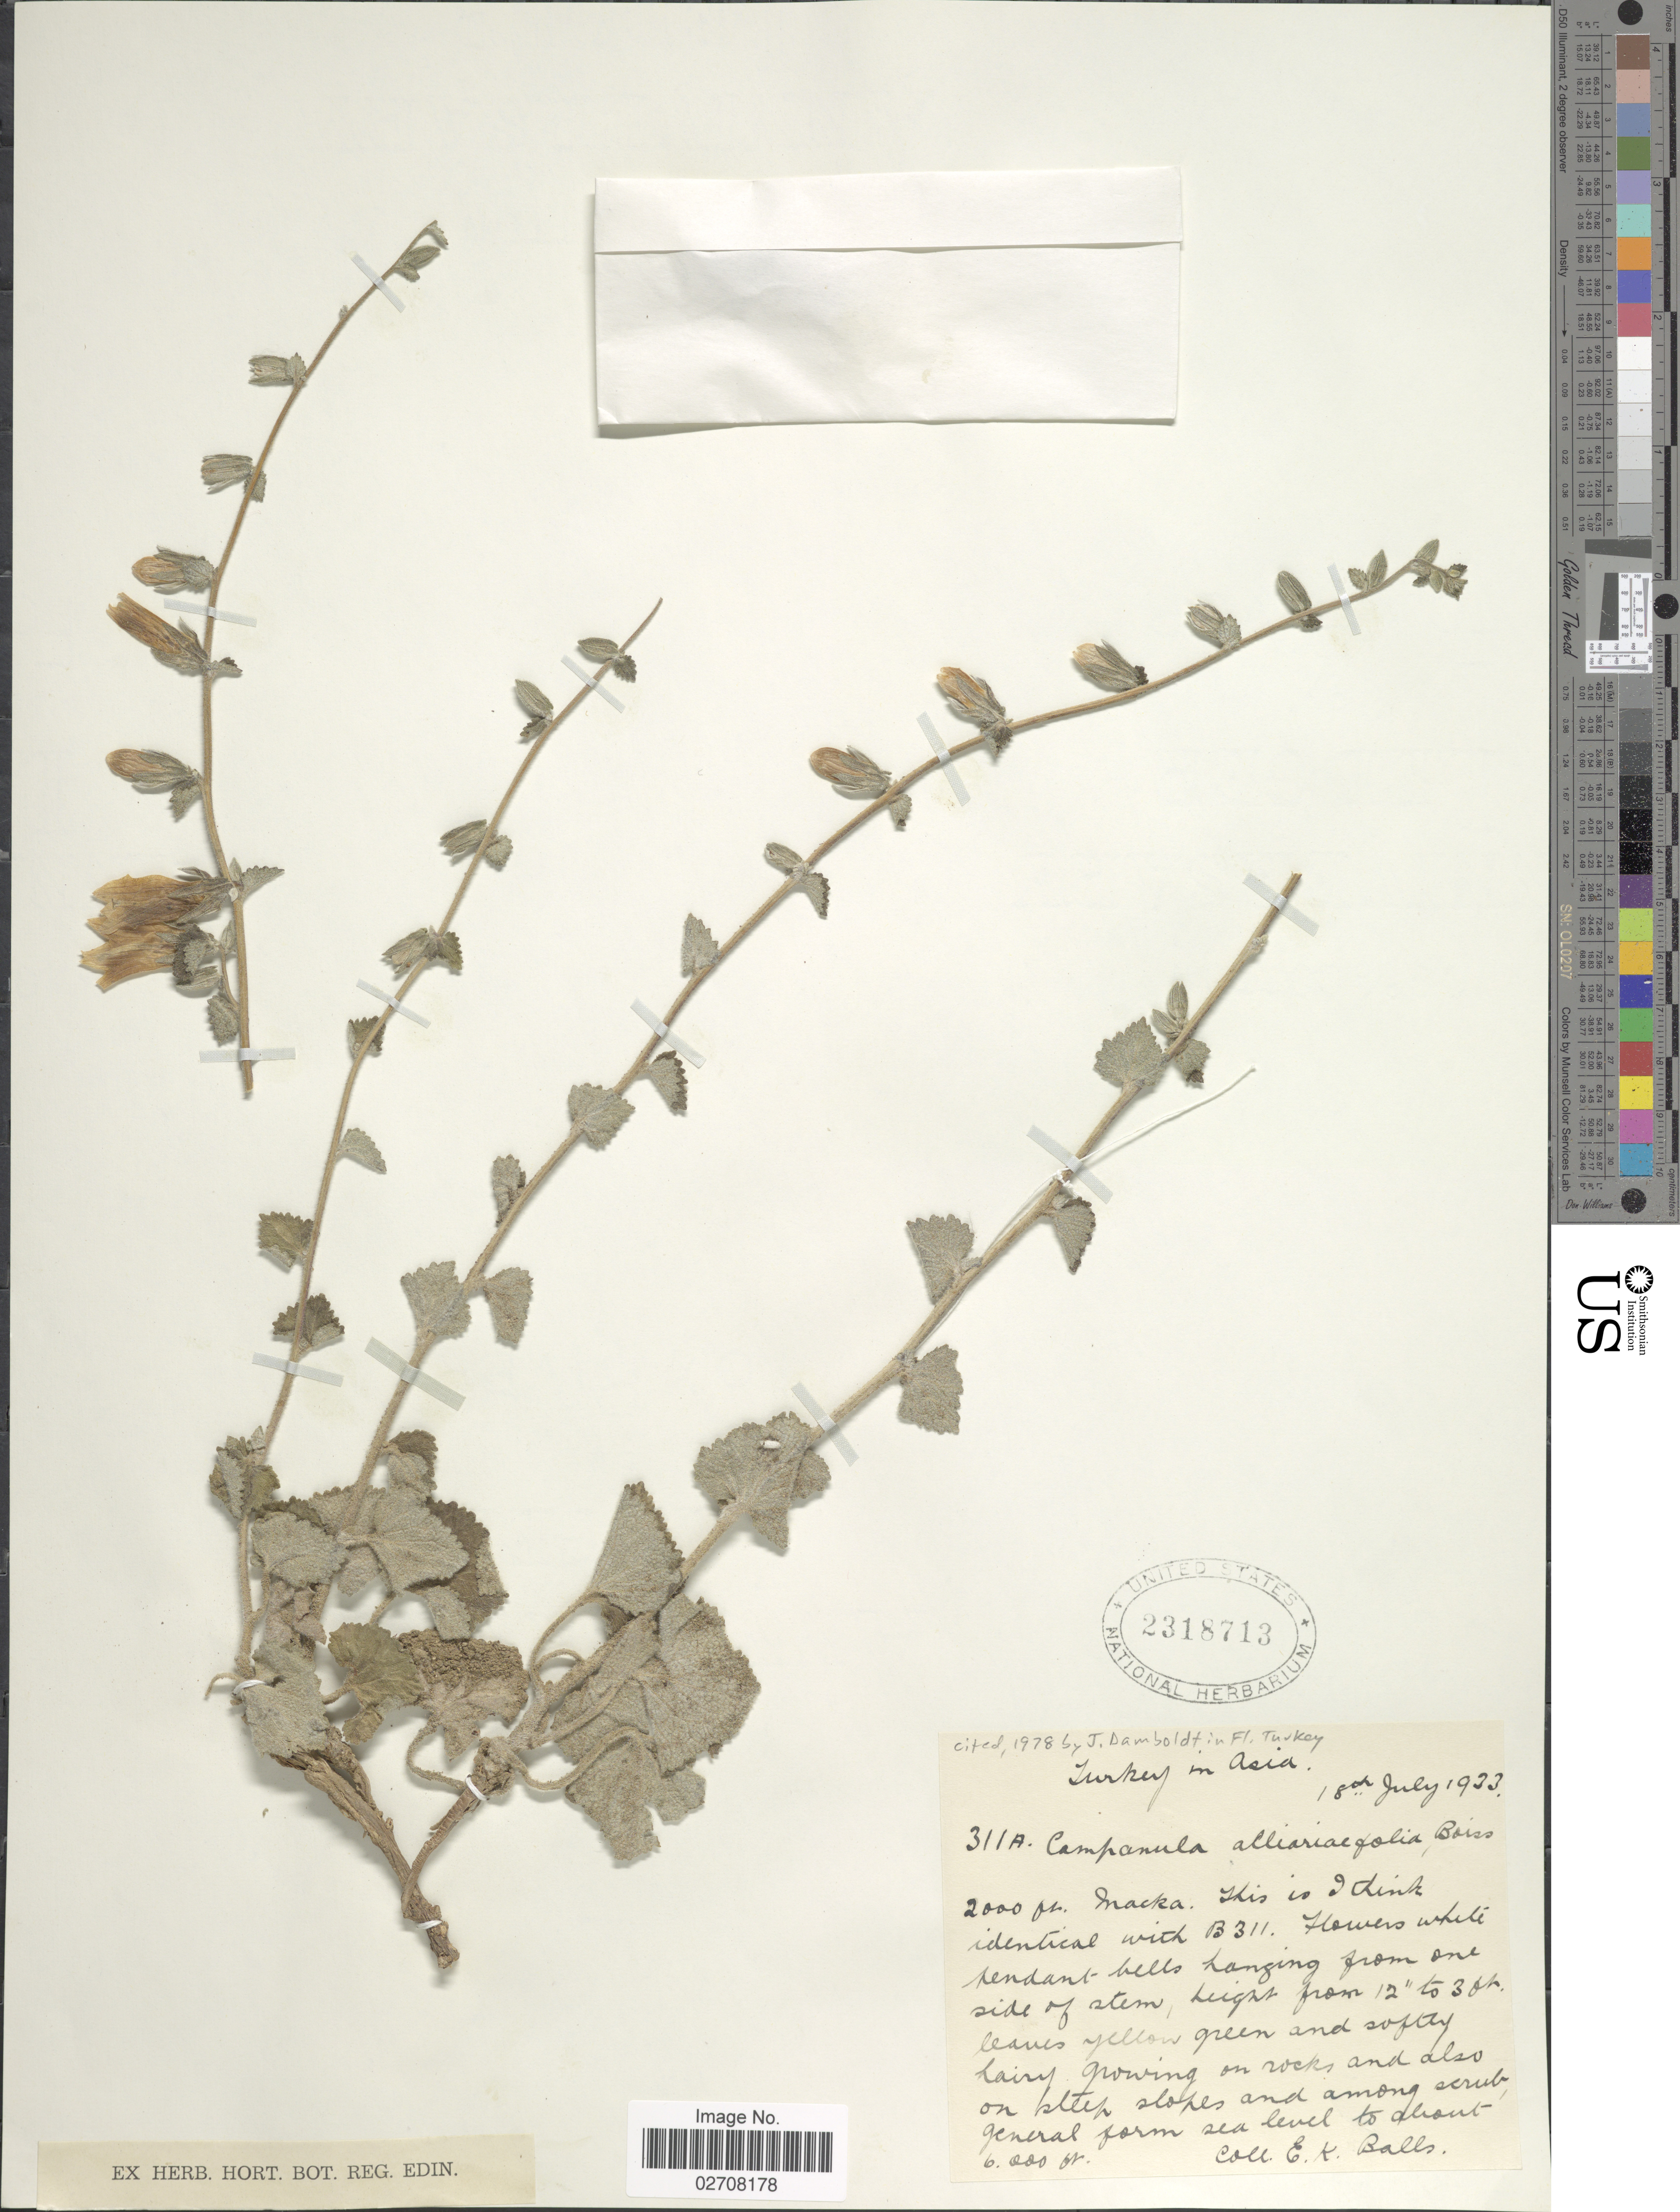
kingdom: Plantae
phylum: Tracheophyta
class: Magnoliopsida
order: Asterales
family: Campanulaceae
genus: Campanula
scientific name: Campanula alliariifolia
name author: Willd.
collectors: E. K. Balls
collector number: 311A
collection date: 1933-07-18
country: Turkey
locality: Turkey in Asia. Macka.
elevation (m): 0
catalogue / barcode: US 2318713